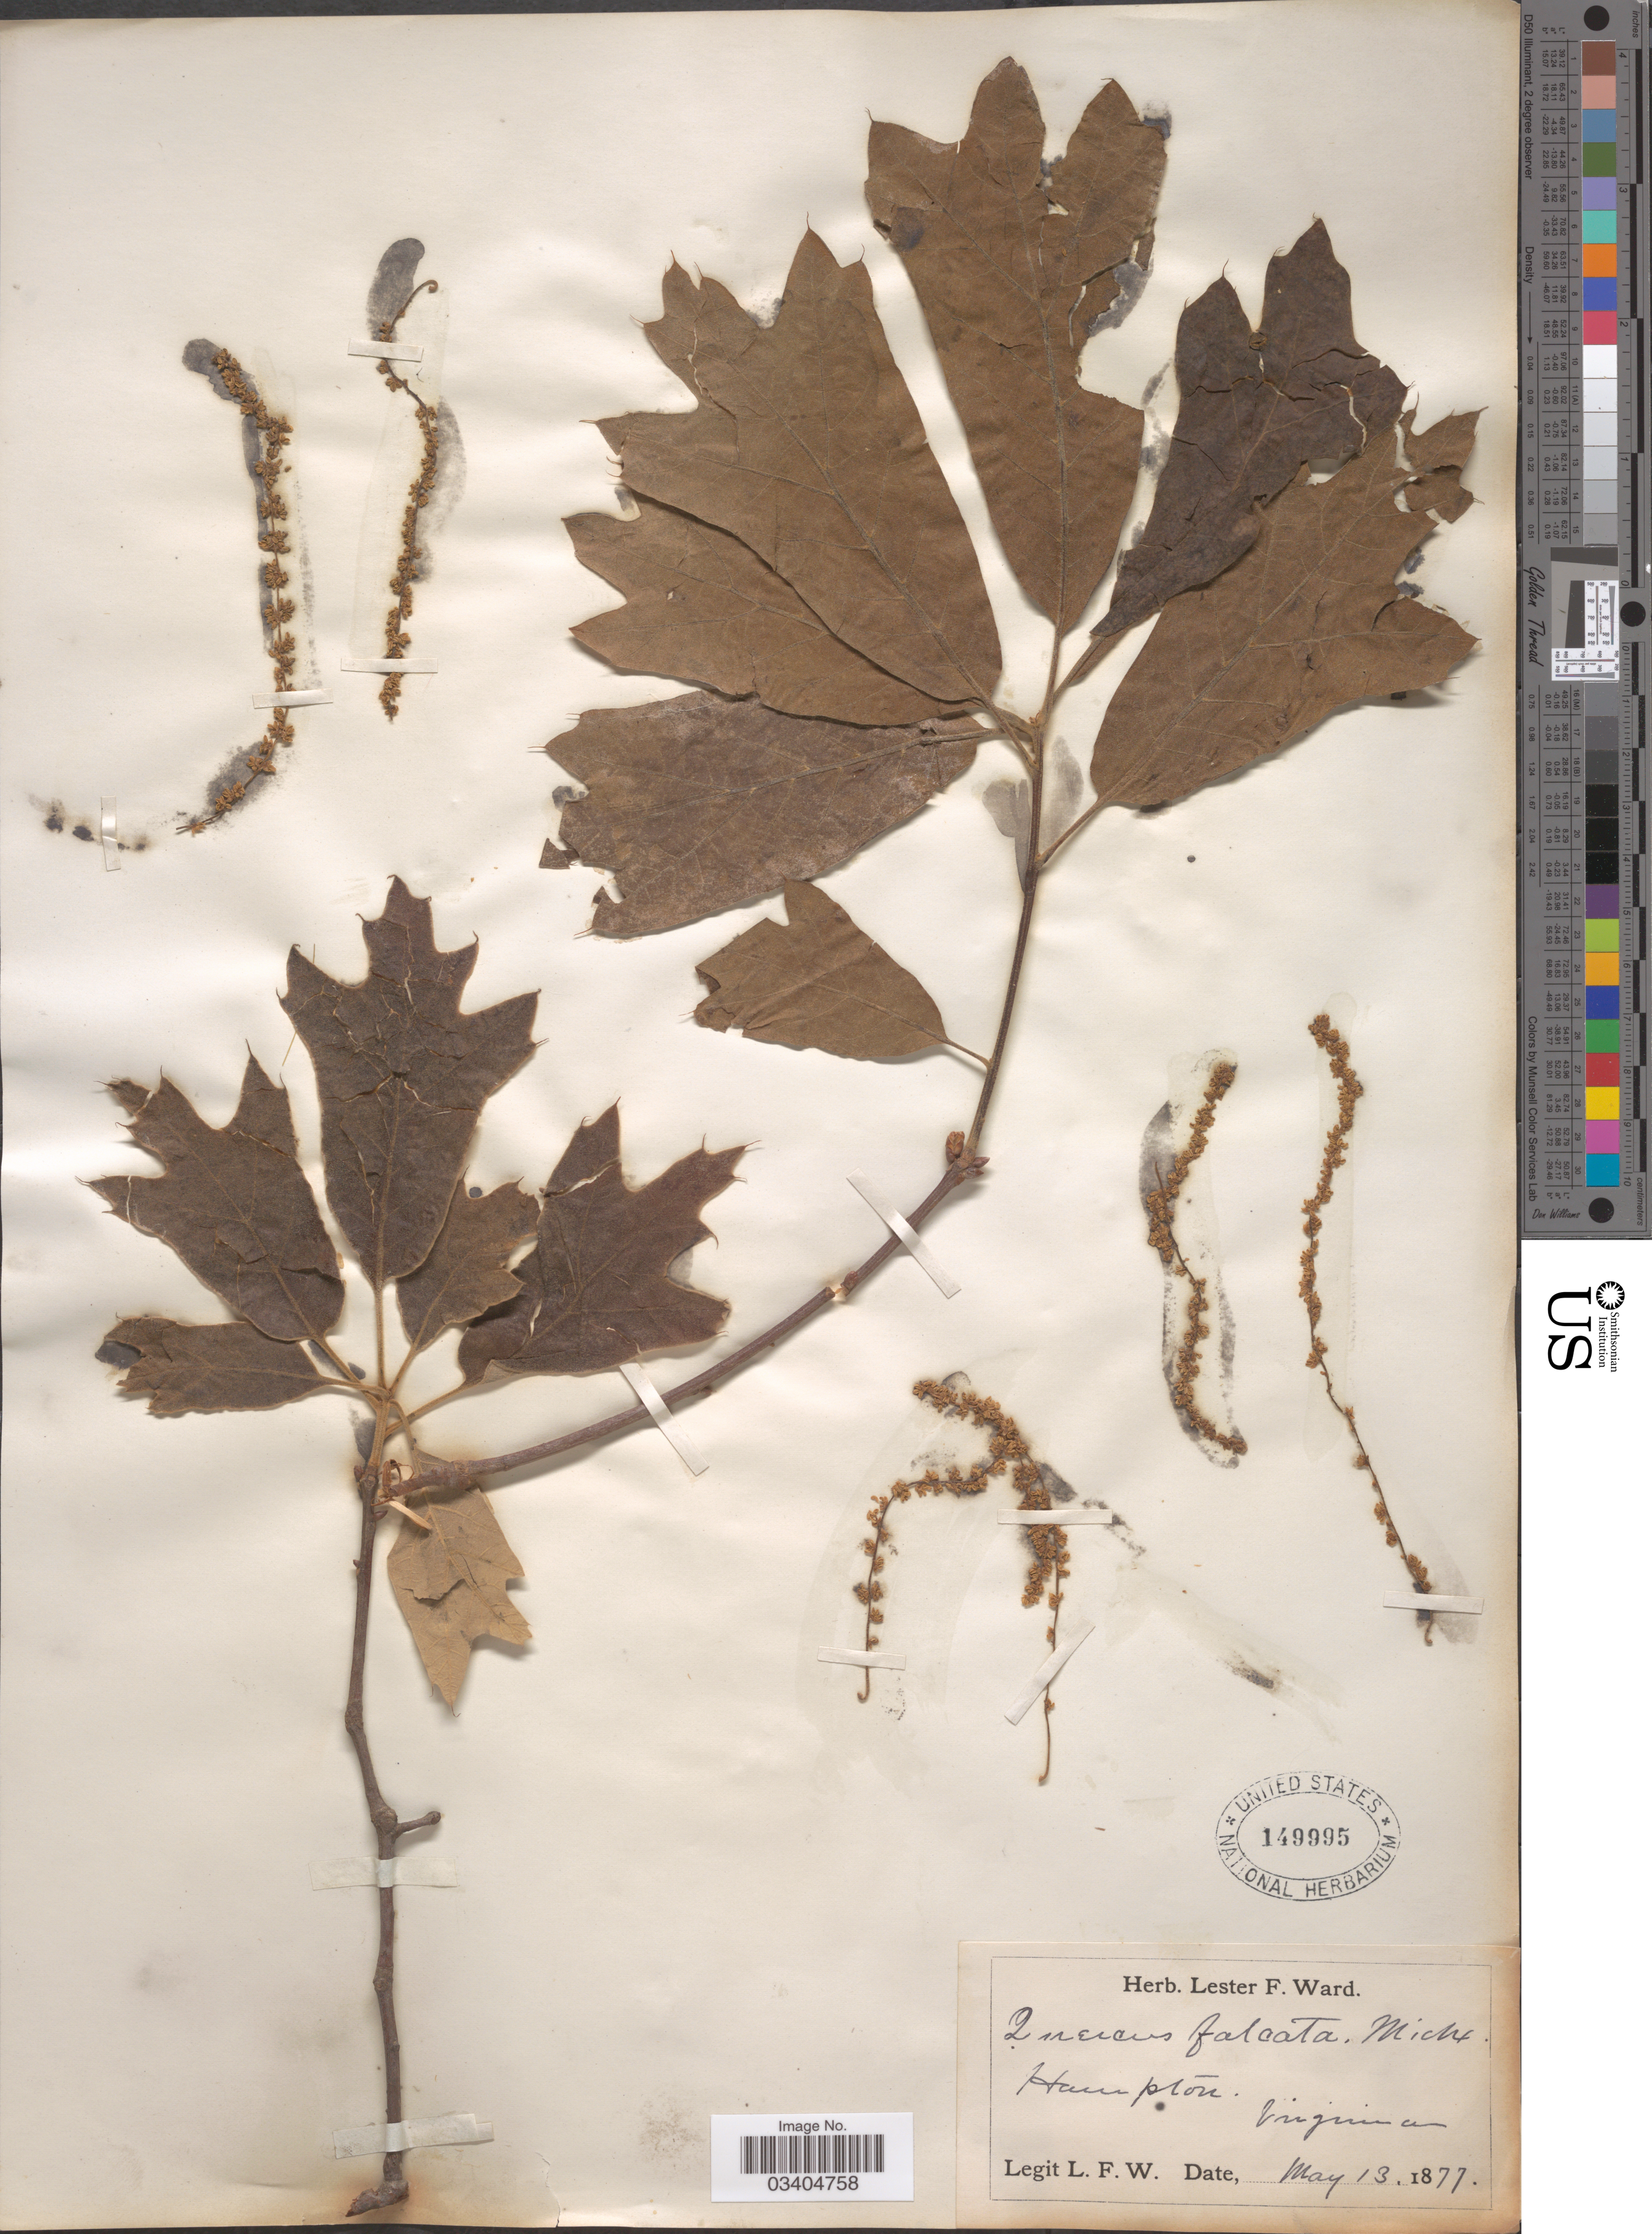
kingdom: Plantae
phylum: Tracheophyta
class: Magnoliopsida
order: Fagales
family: Fagaceae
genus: Quercus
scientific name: Quercus falcata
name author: Michx.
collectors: L. F. Ward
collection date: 1877-05-13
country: United States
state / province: Virginia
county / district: City of Hampton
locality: Hampton.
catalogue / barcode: US 149995